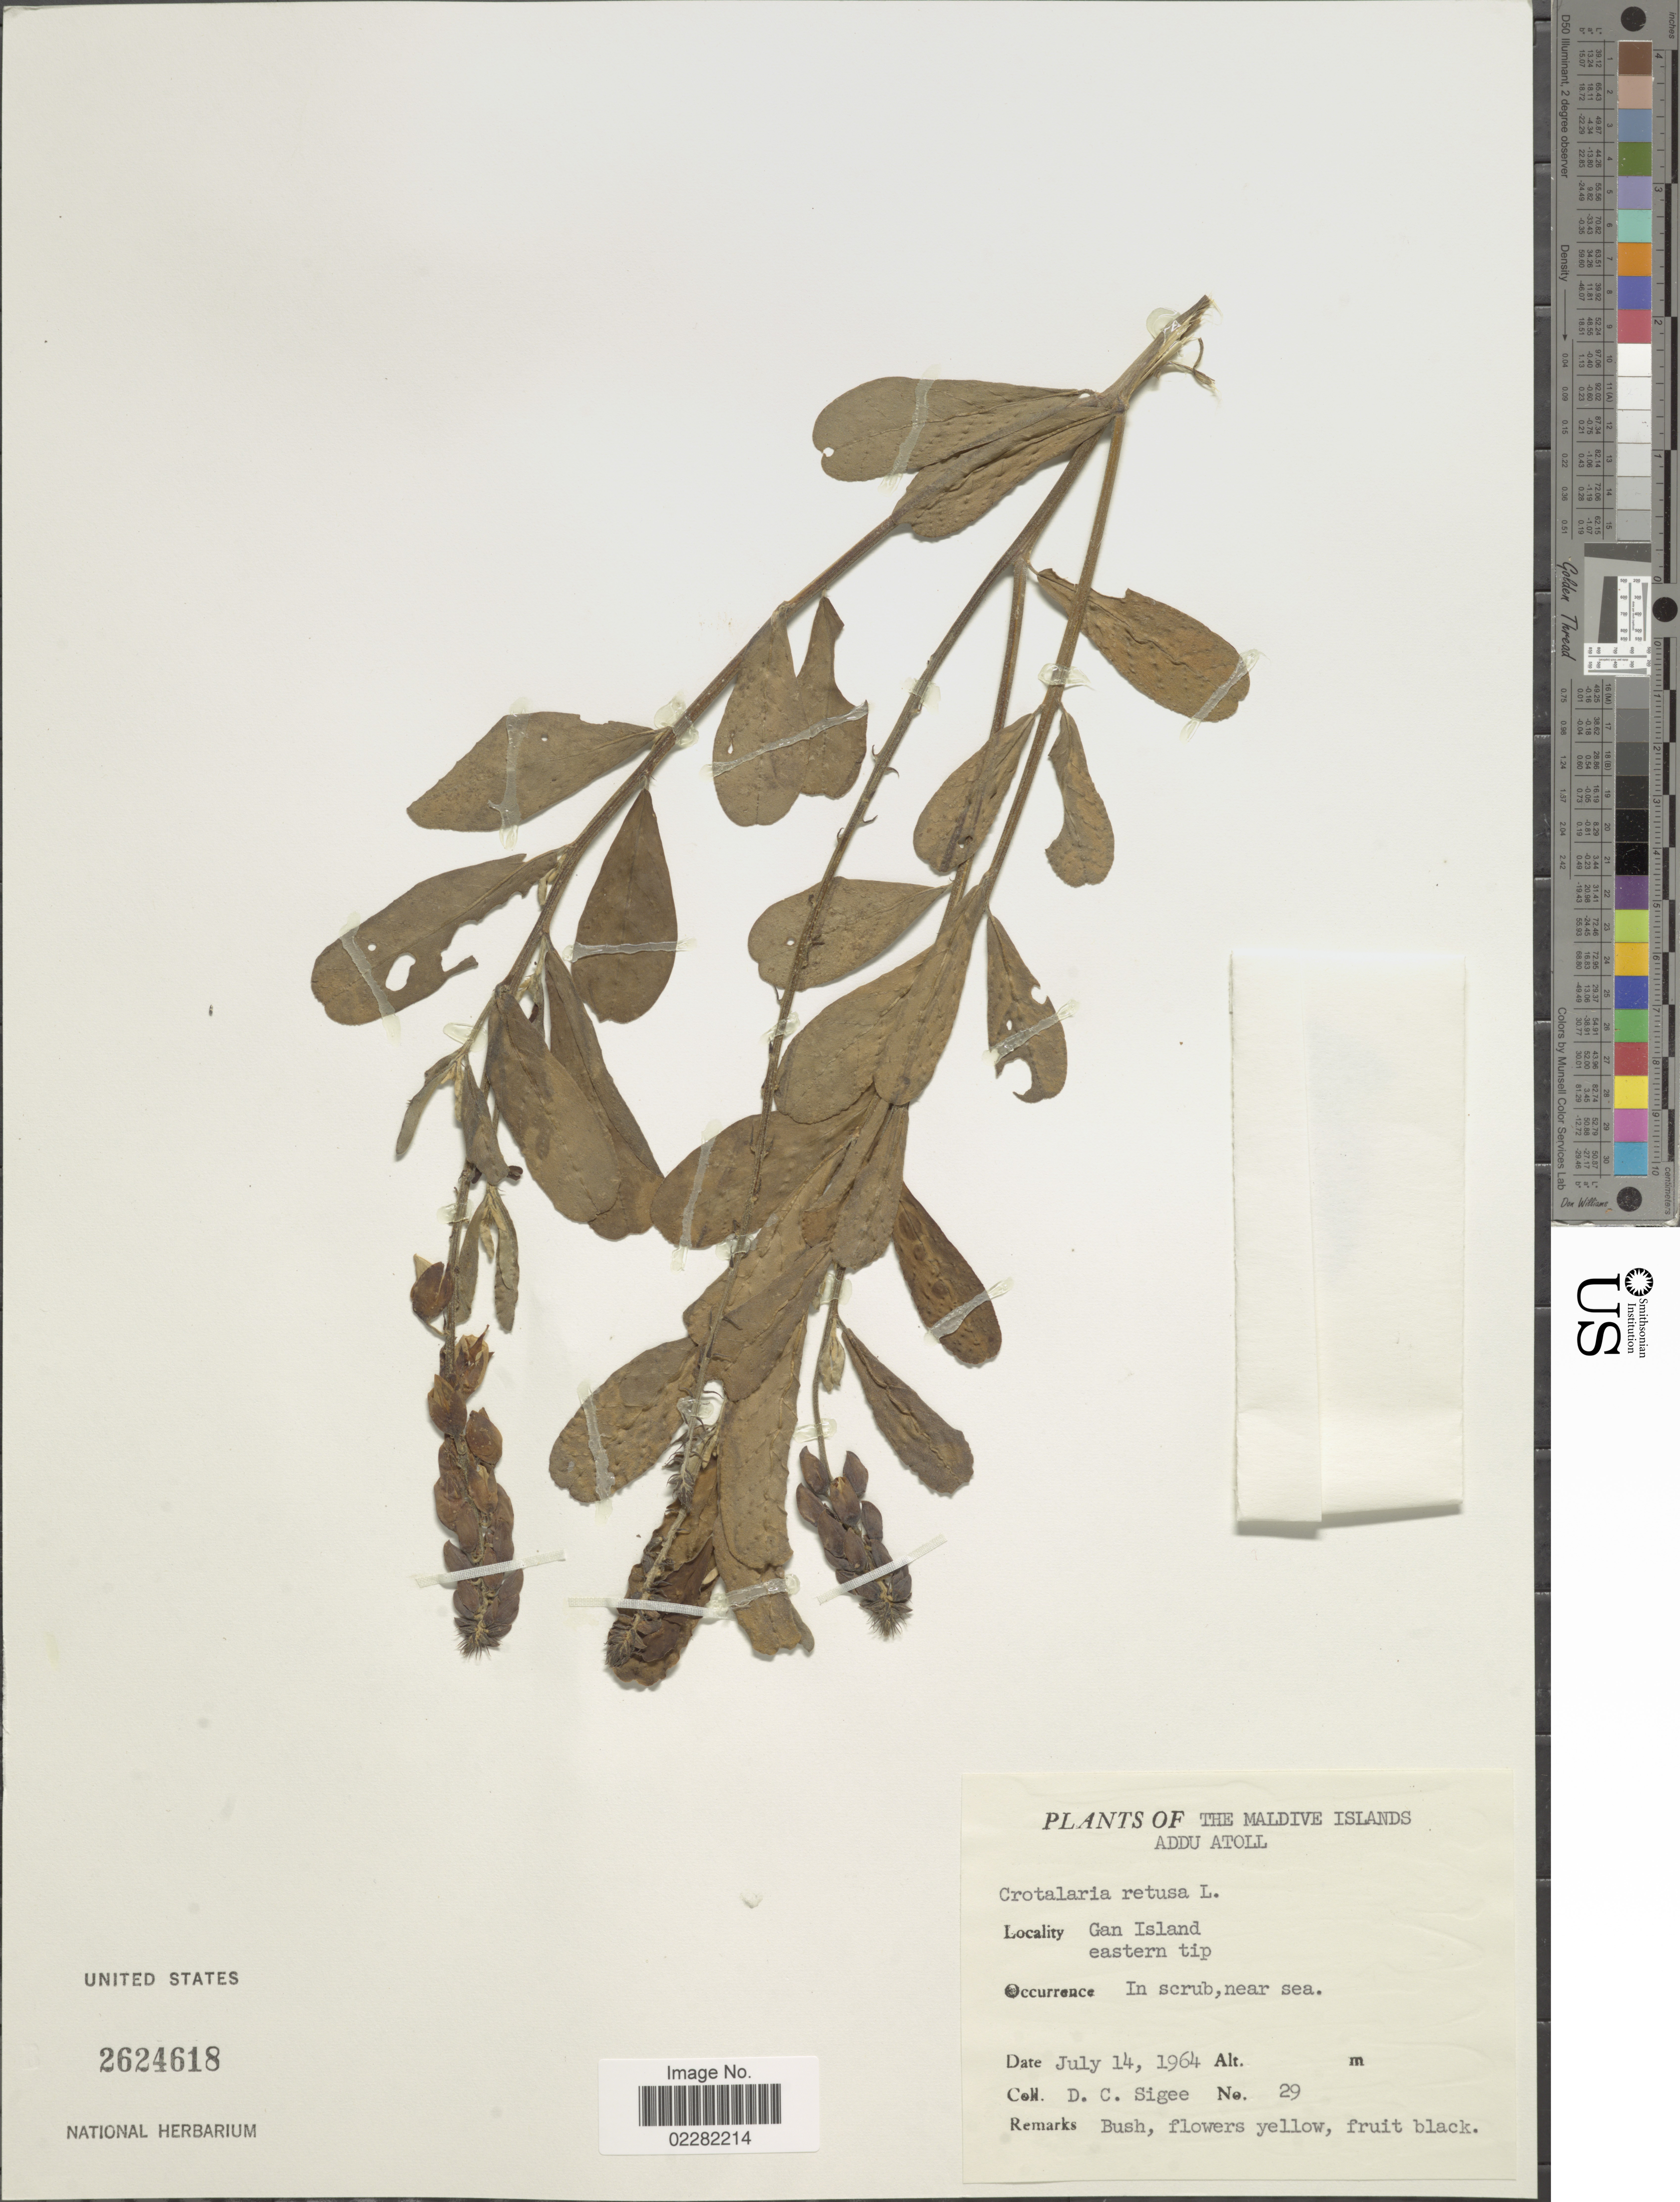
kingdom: Plantae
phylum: Tracheophyta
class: Magnoliopsida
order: Fabales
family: Fabaceae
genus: Crotalaria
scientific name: Crotalaria retusa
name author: L.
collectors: D. C. Sigee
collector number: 29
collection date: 1964-07-14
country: Maldive Islands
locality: Addu Atoll, Gan Island, eastern tip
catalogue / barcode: US 2624618